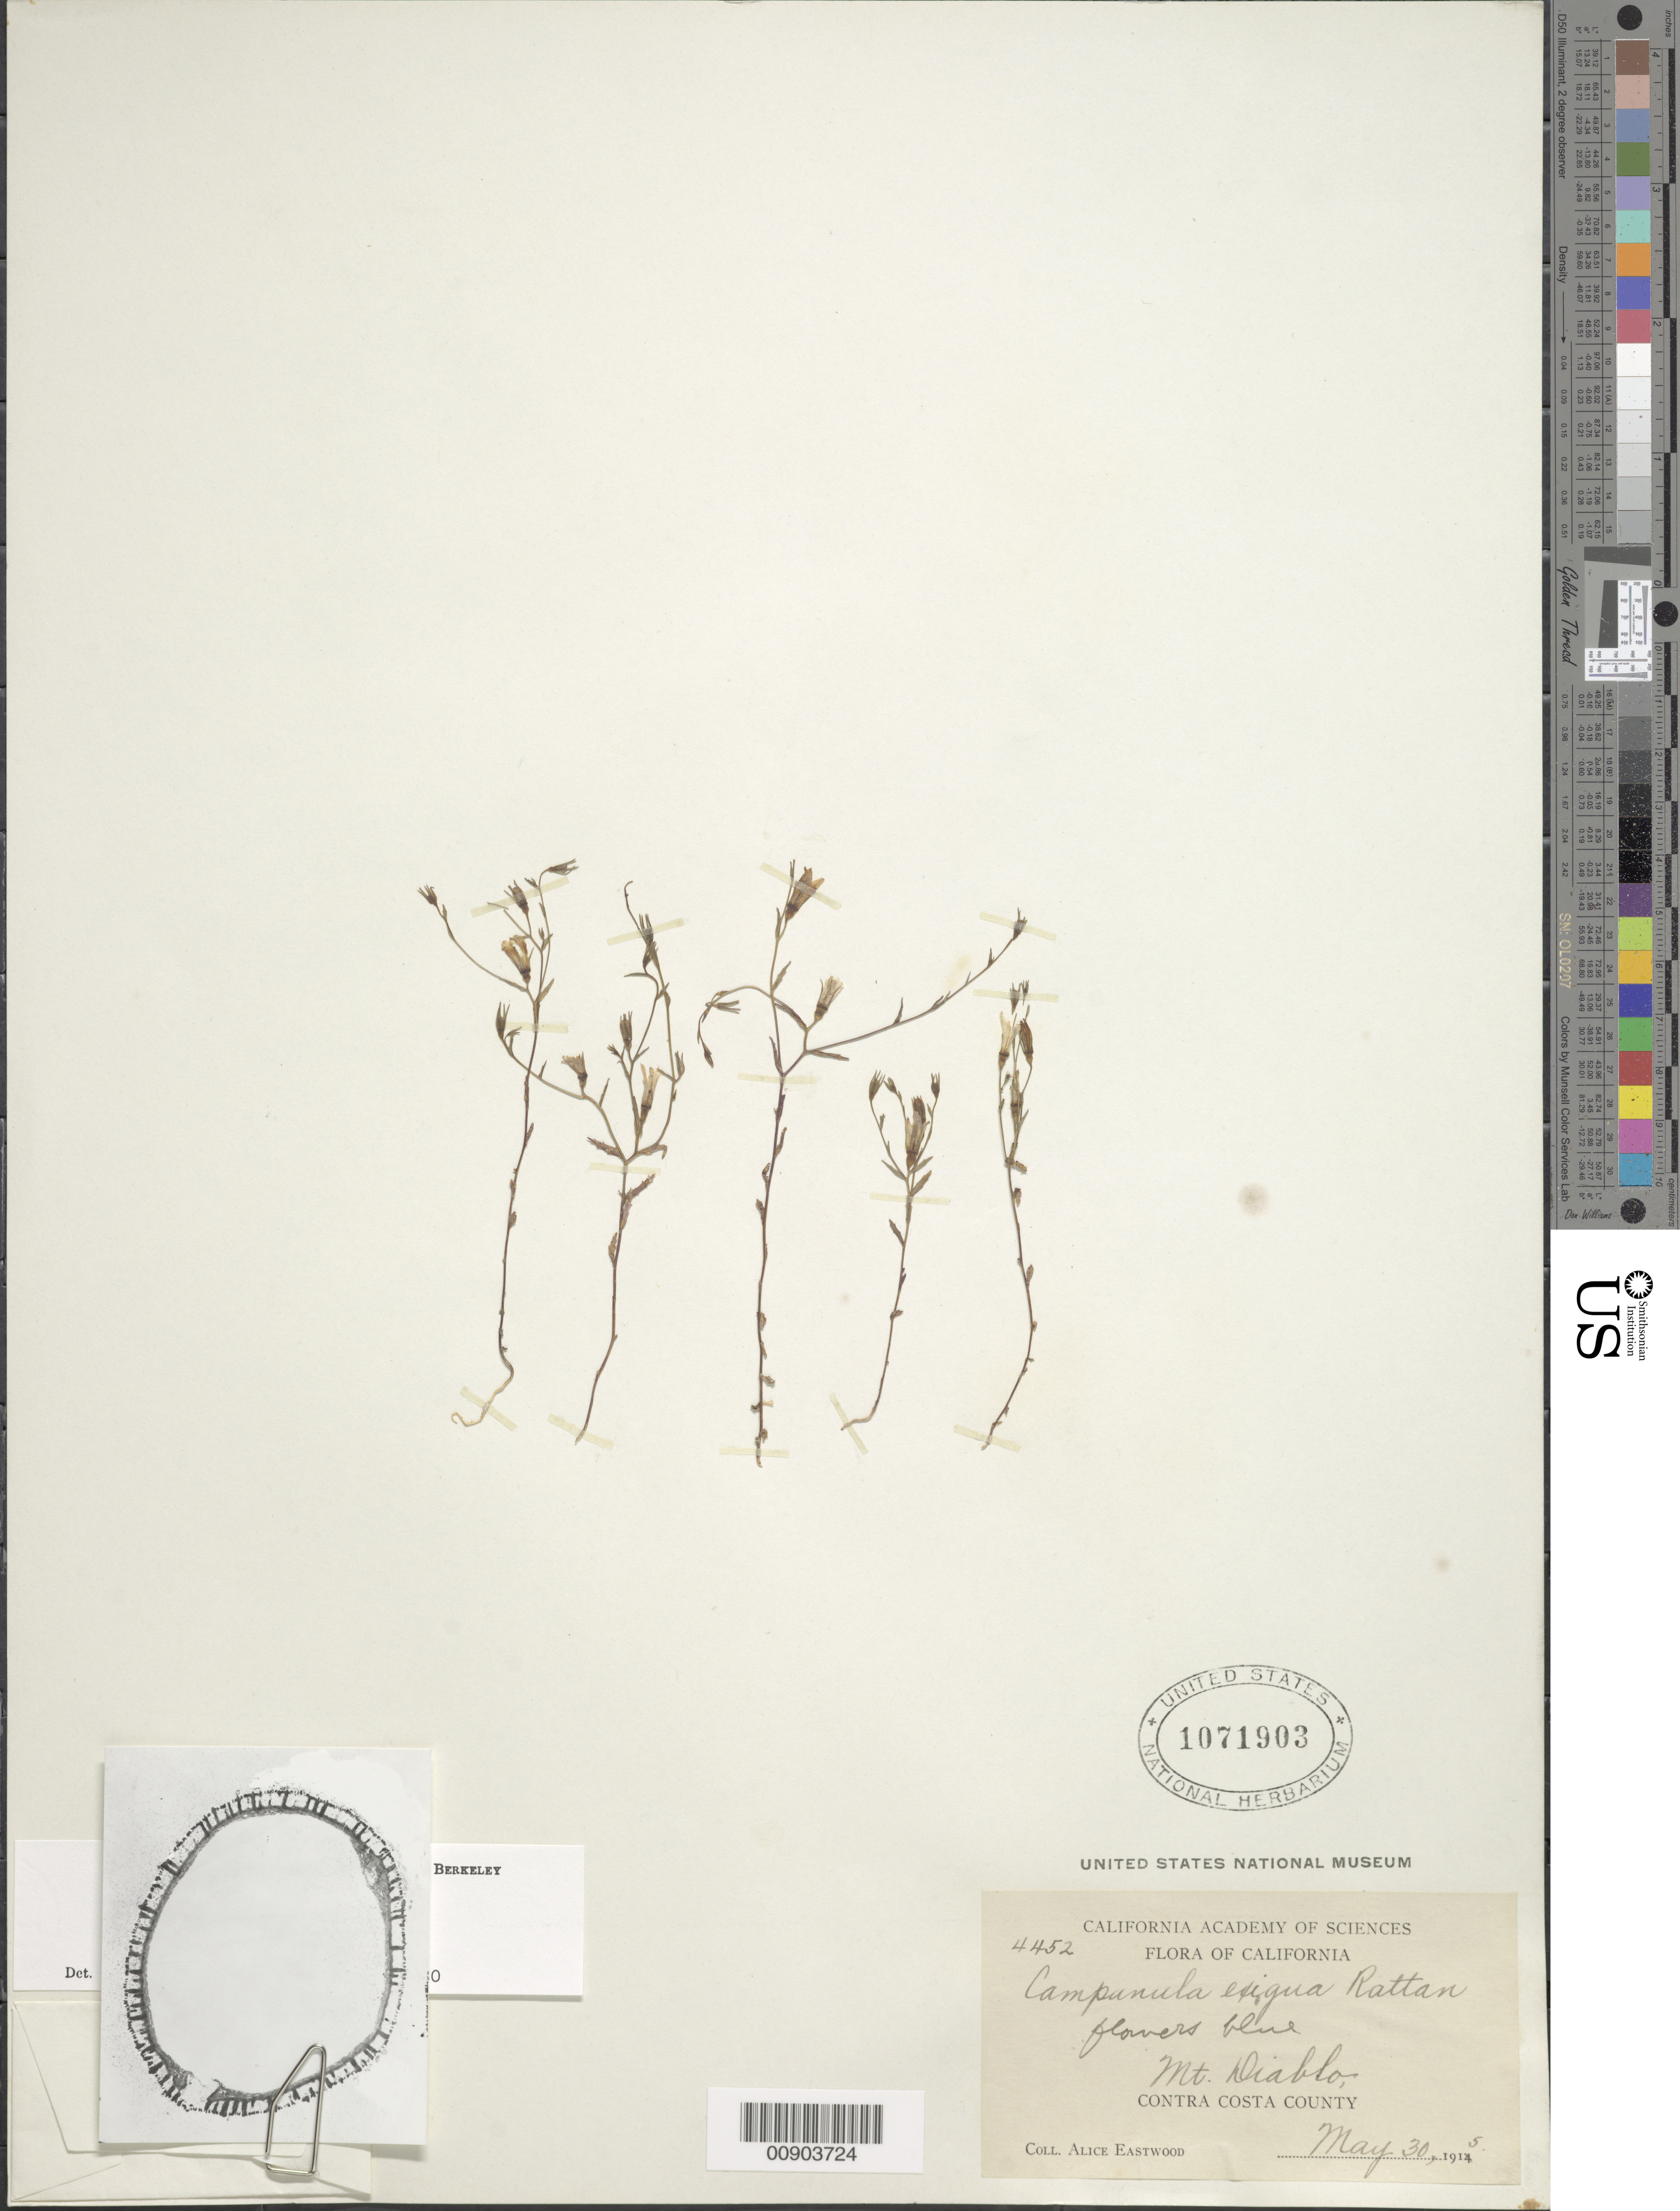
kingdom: Plantae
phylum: Tracheophyta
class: Magnoliopsida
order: Asterales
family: Campanulaceae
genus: Campanula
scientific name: Campanula exigua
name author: Rattan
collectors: A. Eastwood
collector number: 4452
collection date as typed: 30 May 1915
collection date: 1915-05-30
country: United States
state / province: California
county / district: Contra Costa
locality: Mount Diablo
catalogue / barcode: US 1071903